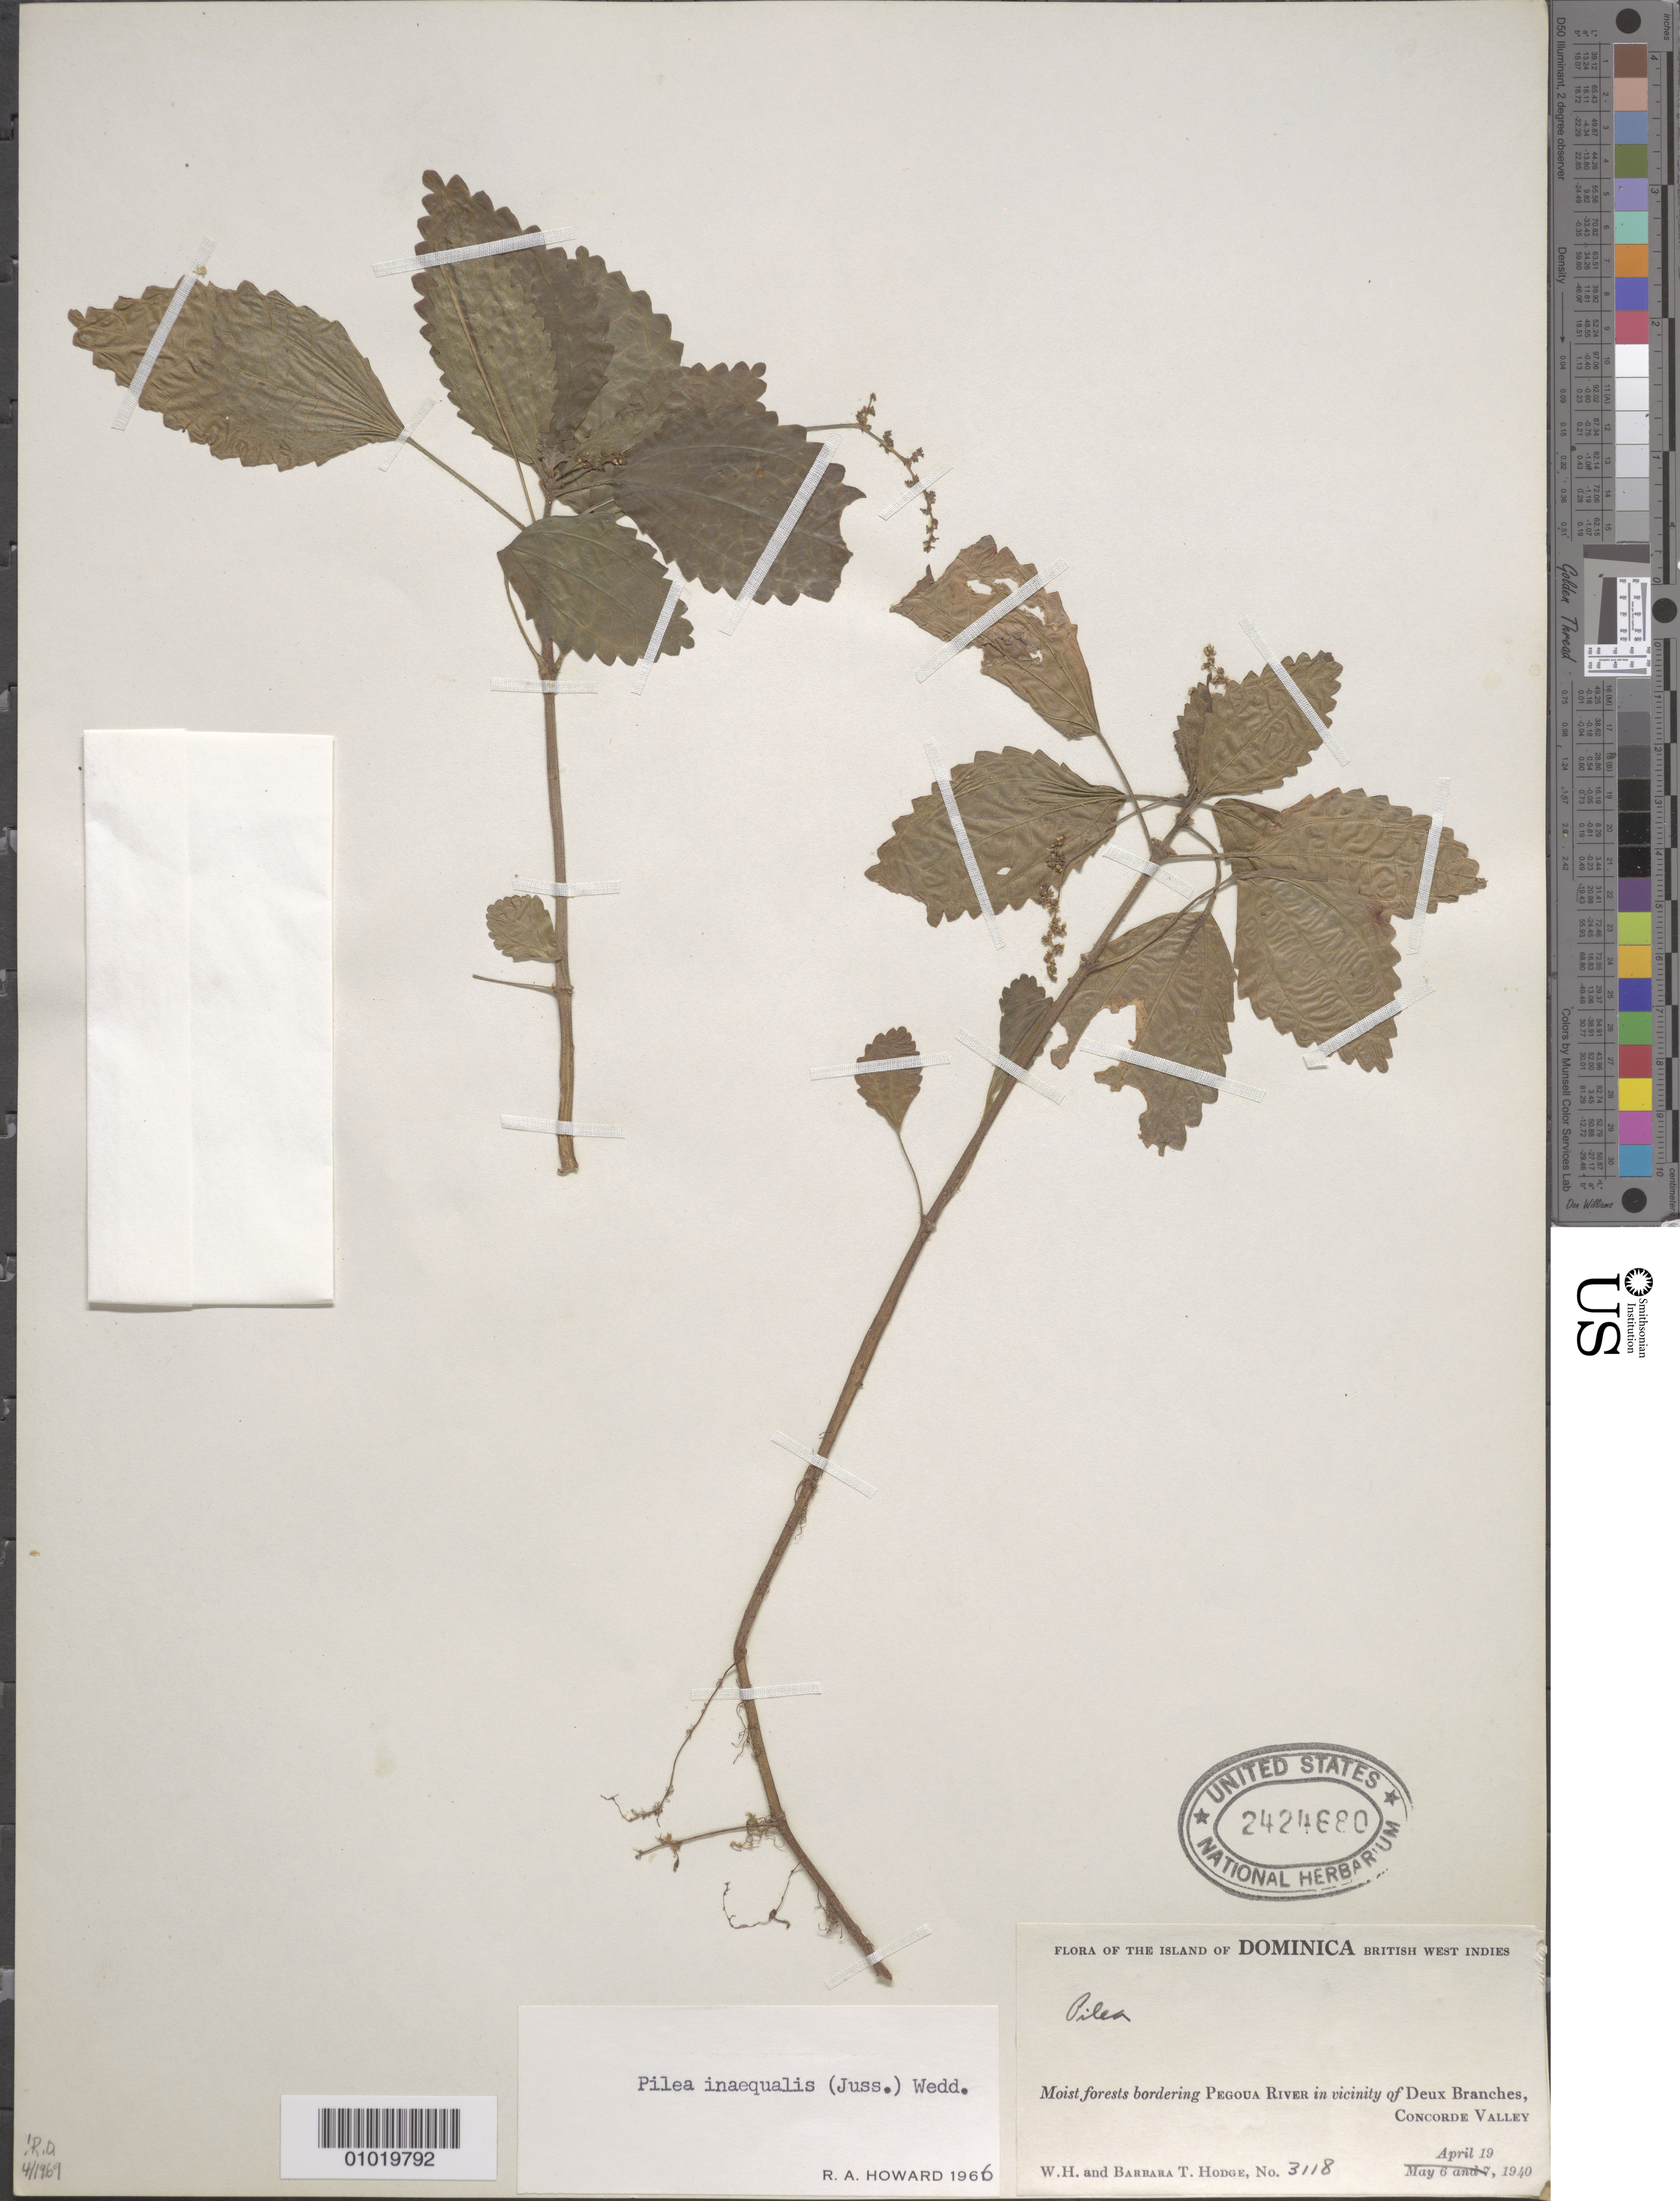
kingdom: Plantae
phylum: Tracheophyta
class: Magnoliopsida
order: Rosales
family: Urticaceae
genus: Pilea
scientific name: Pilea inaequalis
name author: (Juss. ex Poir.) Wedd.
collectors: W. Hodge & B. Hodge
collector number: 3118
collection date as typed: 19 Apr 1940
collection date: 1940-04-19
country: Dominica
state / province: St. David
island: Dominica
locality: Moist forests bordering Pegoua River in vicinity of Deux Branches, Concorde Valley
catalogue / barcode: US 2424680